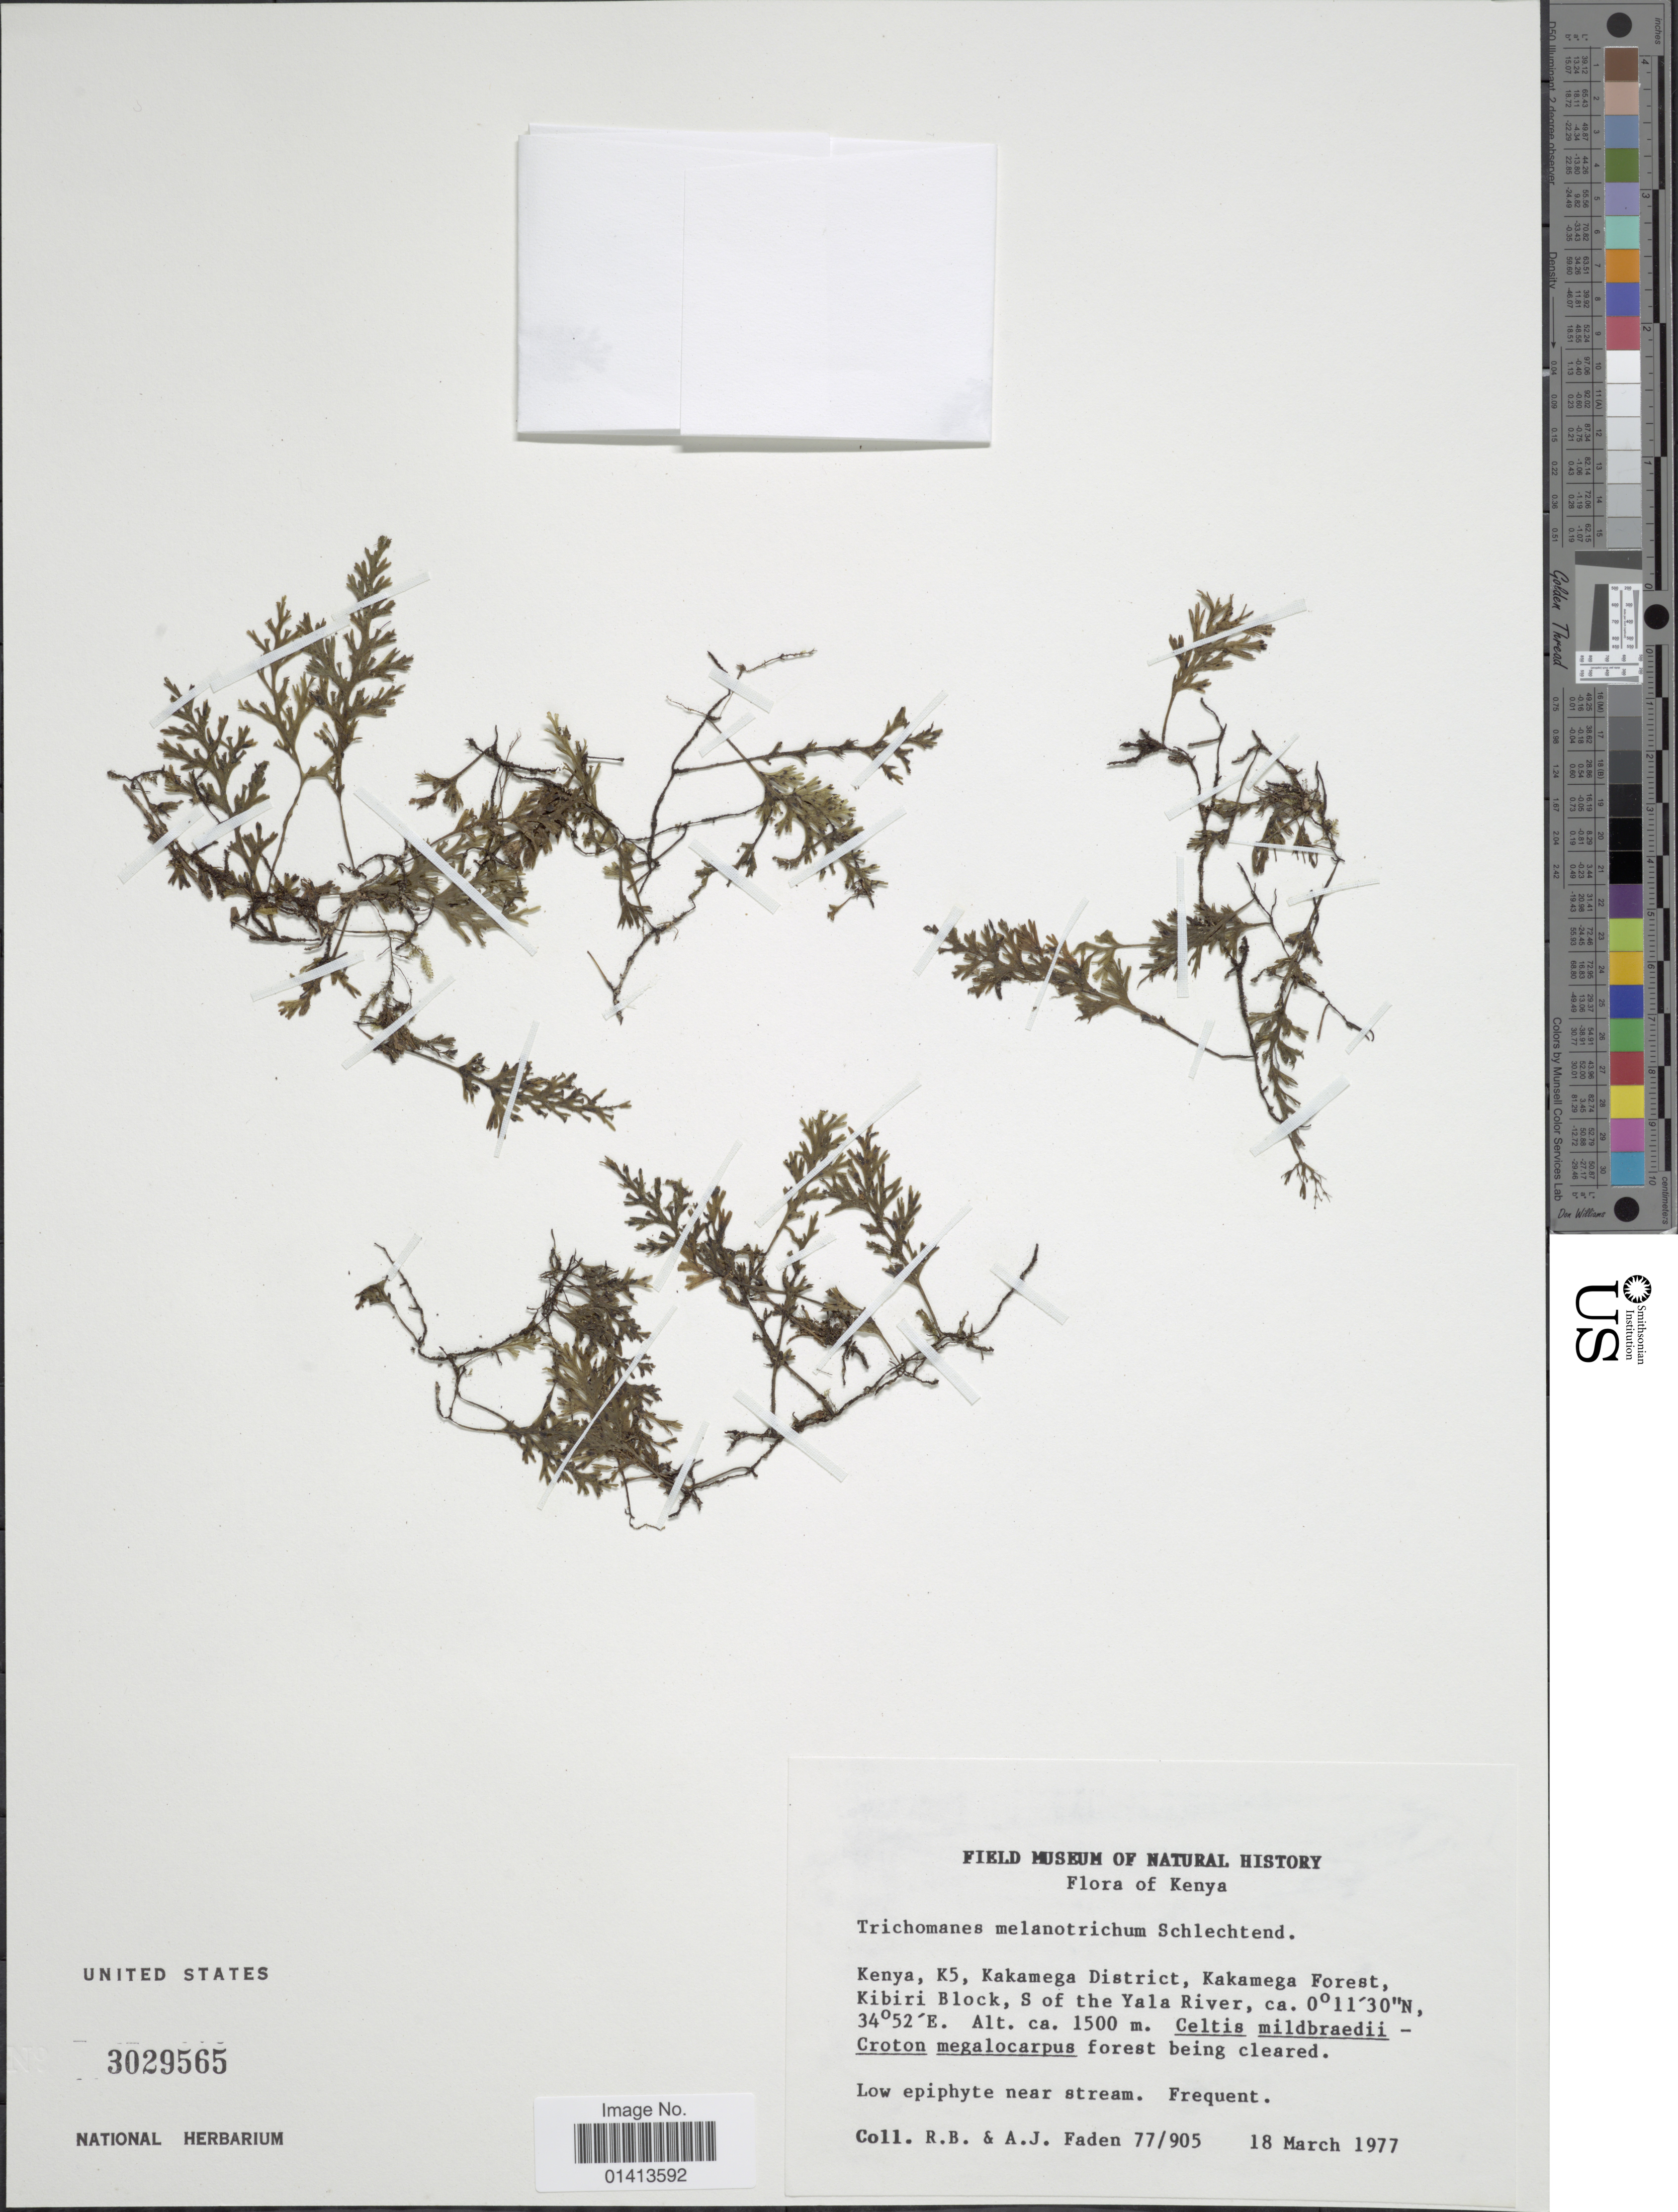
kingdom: Plantae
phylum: Tracheophyta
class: Polypodiopsida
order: Hymenophyllales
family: Hymenophyllaceae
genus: Crepidomanes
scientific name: Crepidomanes melanotrichum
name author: (Schltdl.) J.P. Roux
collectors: R. B. Faden & A. J. Faden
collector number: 77/905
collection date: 1977-03-18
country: Kenya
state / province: Kakamega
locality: Kakamega District, Kakamega Forest, Kibiri Block, S of the Yala River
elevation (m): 1500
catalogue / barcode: US 3029565